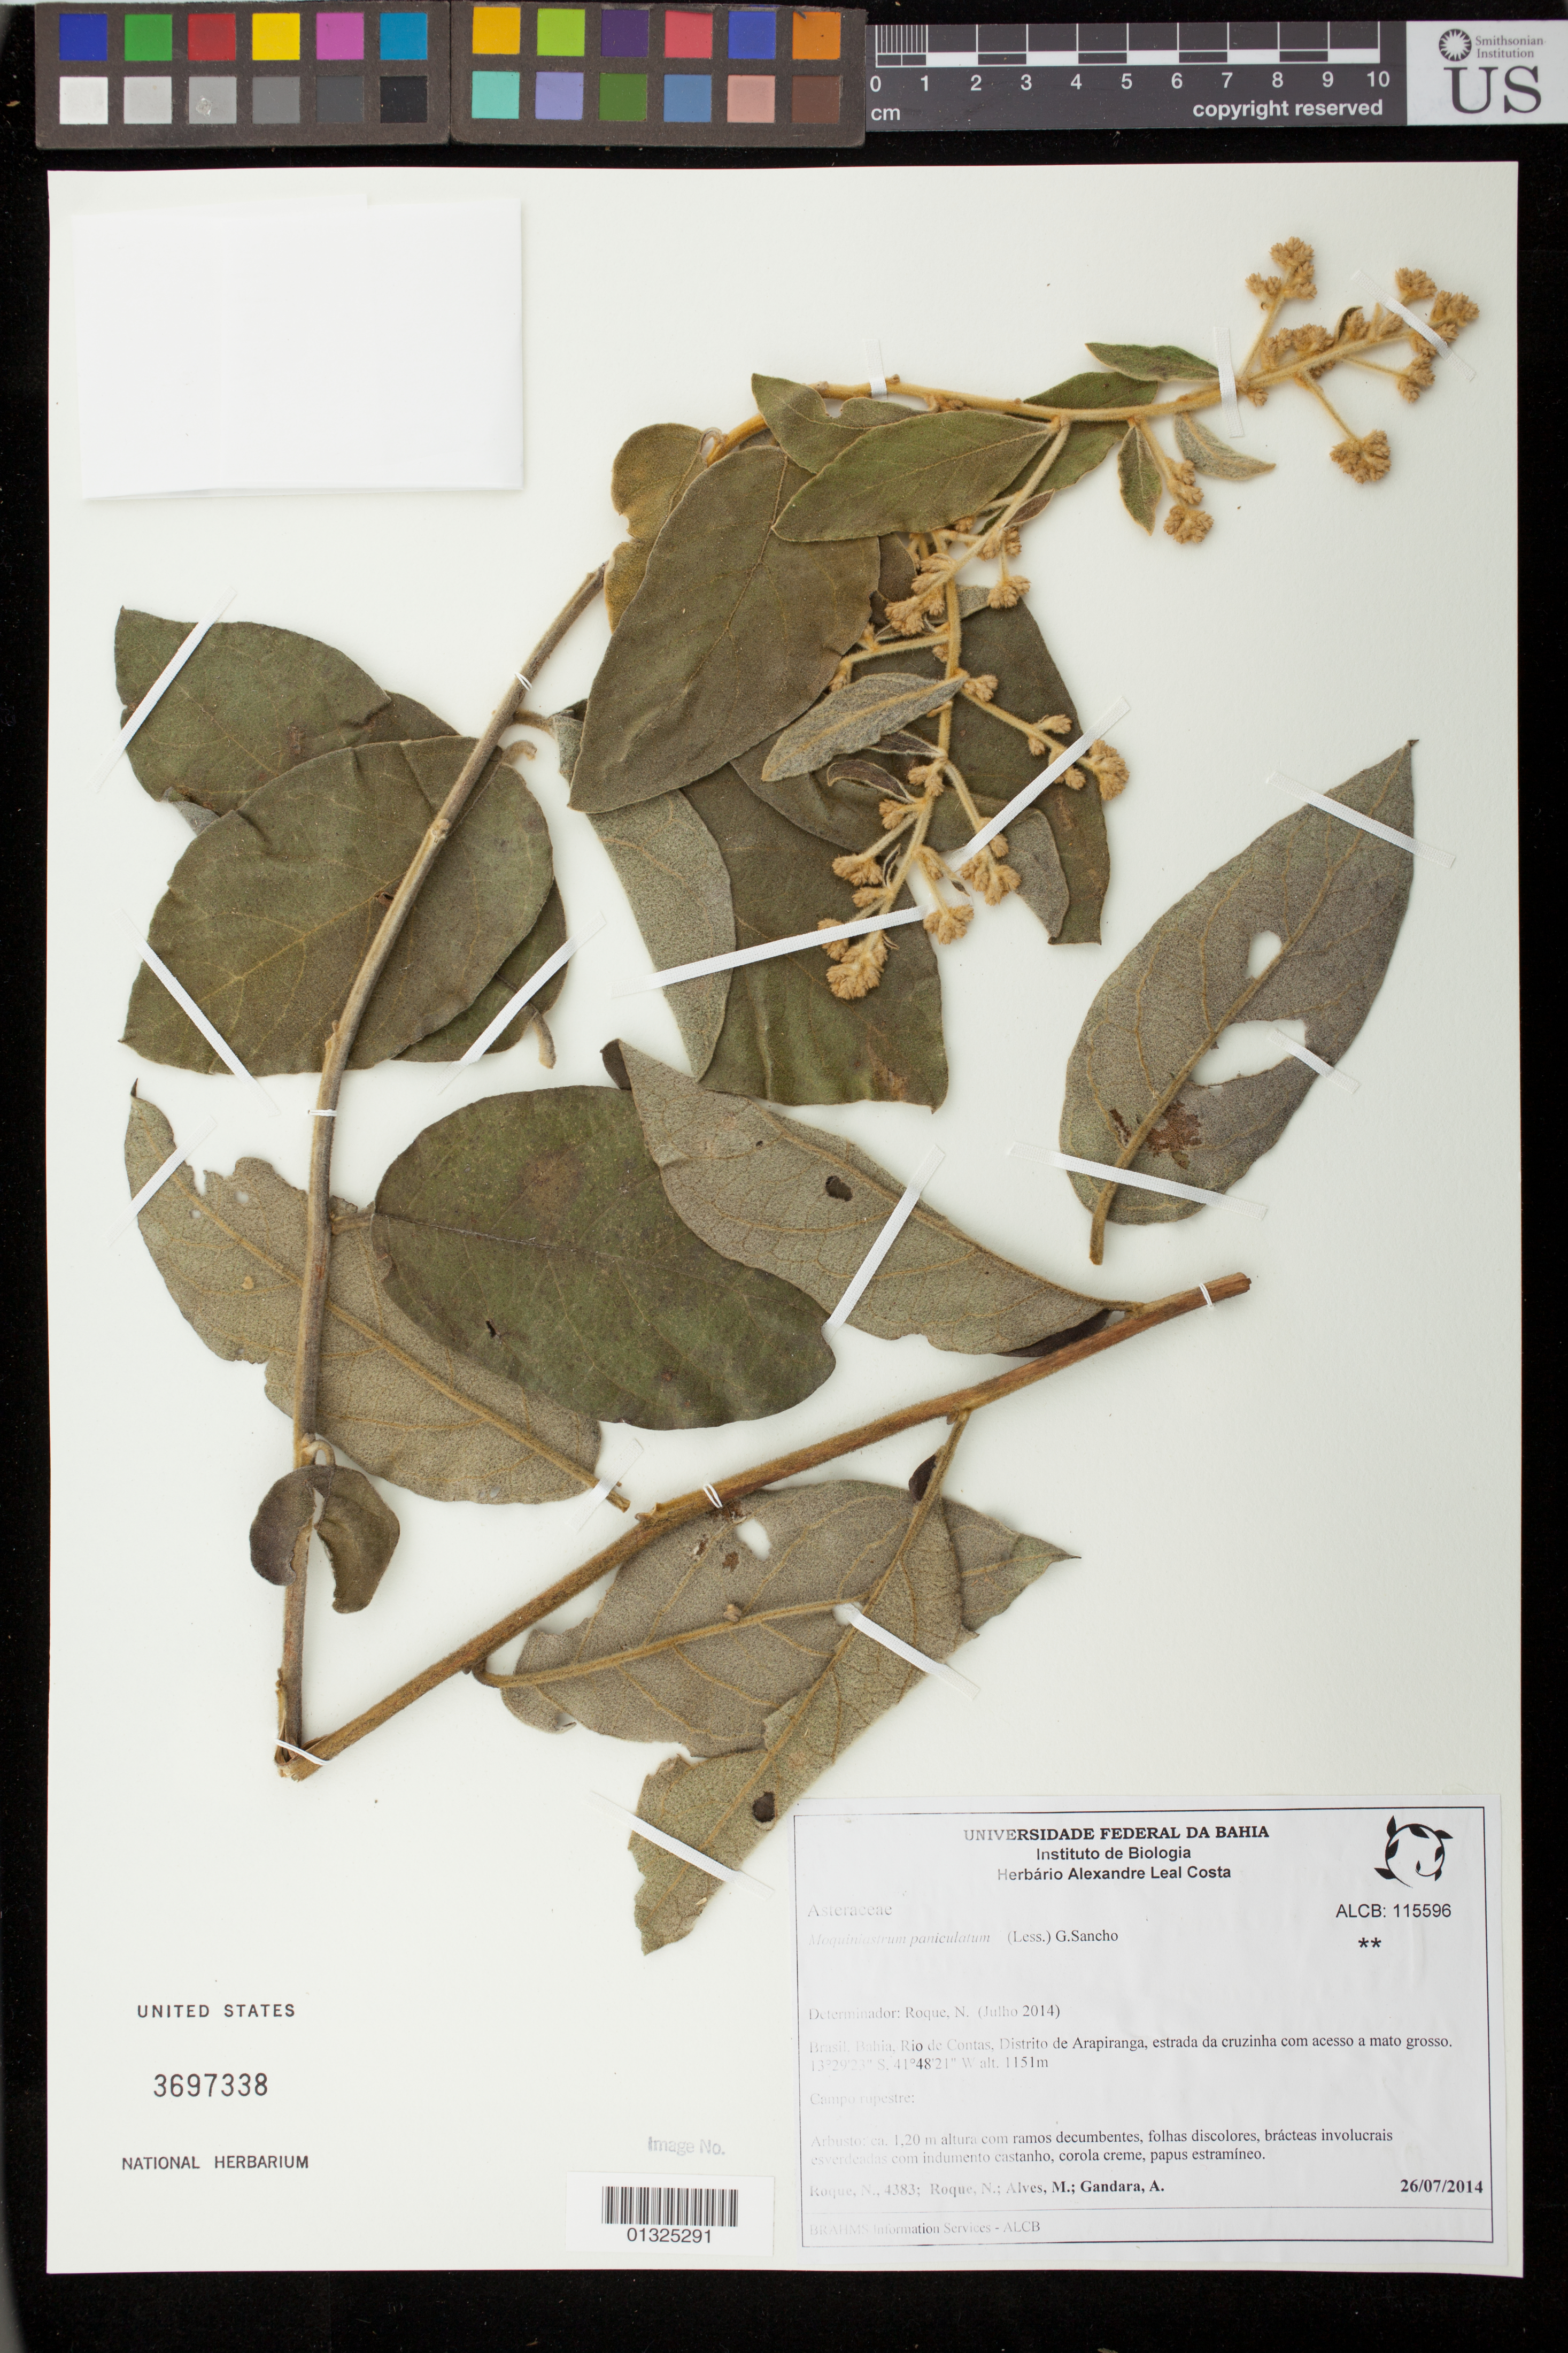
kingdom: Plantae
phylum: Tracheophyta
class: Magnoliopsida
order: Asterales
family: Asteraceae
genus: Moquiniastrum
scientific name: Moquiniastrum paniculatum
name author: (Less.) G. Sancho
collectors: N. Roque, M. Alves & A. Gándara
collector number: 4383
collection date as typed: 26 July 2014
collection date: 2014-07-26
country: Brazil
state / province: Bahia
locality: Rio de Contas, Distrito de Arapiranga, estrada da cruzinha com acesso a mato grosso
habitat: Campo rupestre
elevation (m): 1151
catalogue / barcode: US 3697338